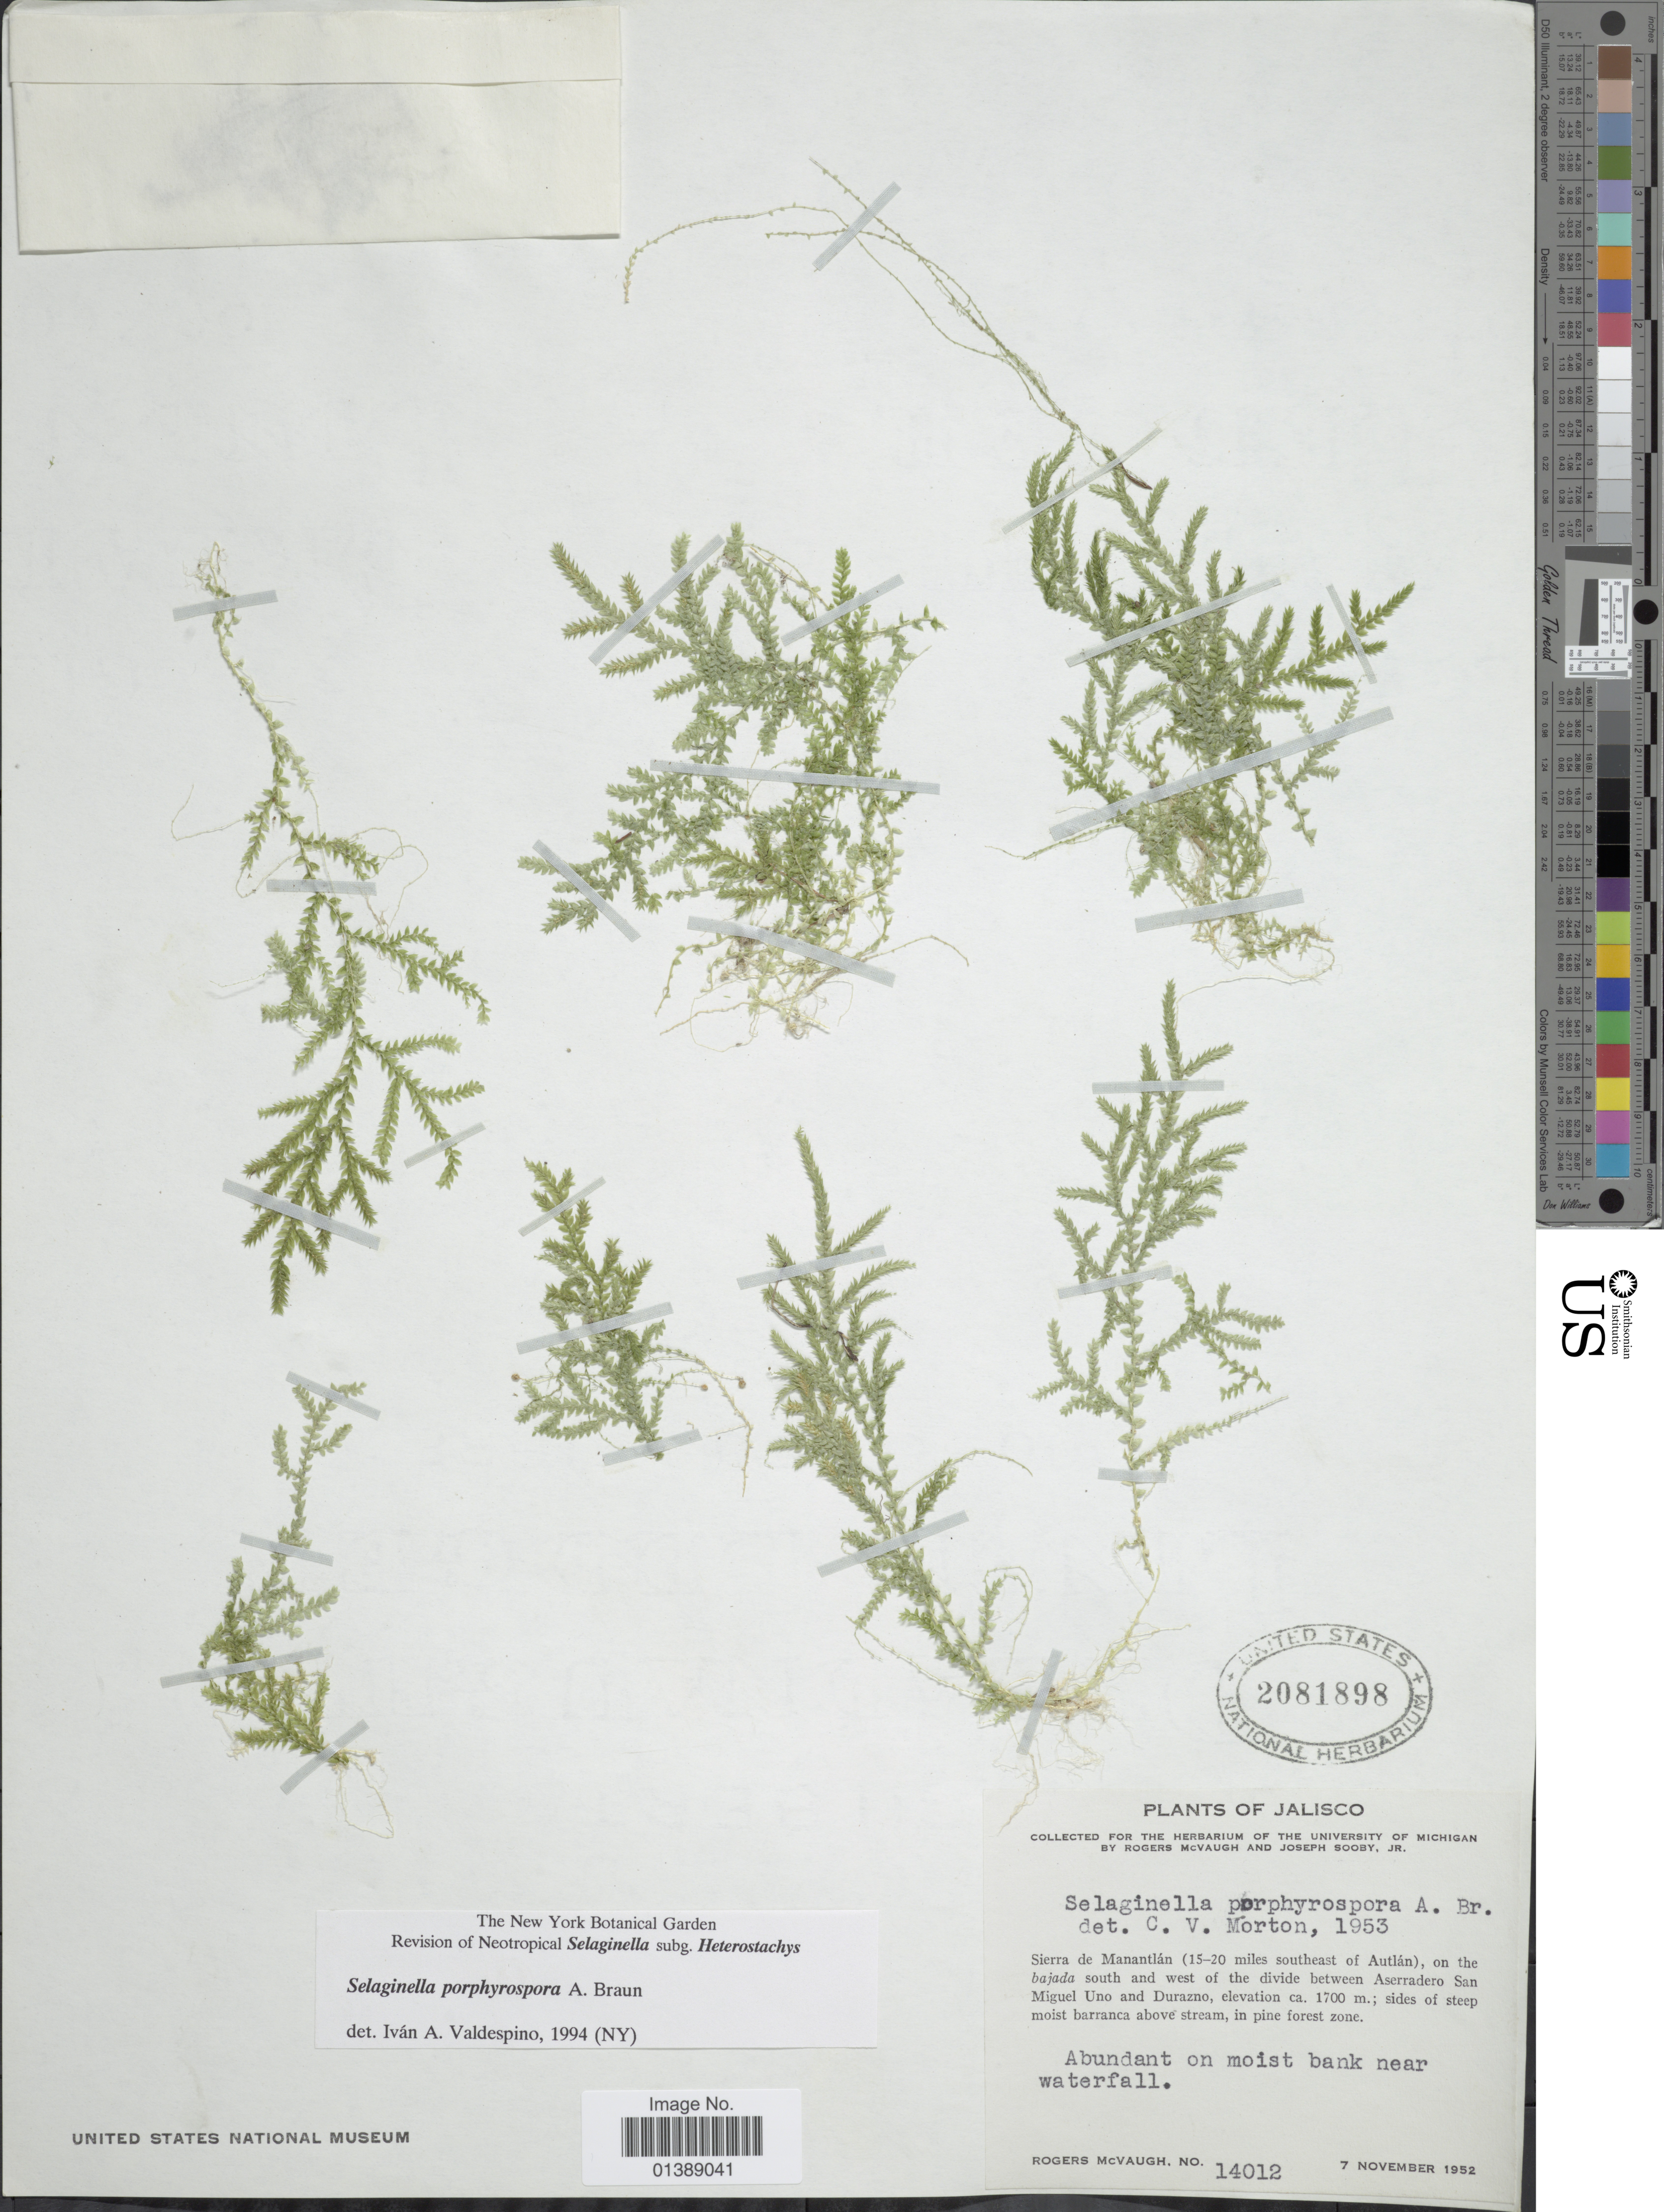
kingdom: Plantae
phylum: Tracheophyta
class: Lycopodiopsida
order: Selaginellales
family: Selaginellaceae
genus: Selaginella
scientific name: Selaginella porphyrospora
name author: A. Braun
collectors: R. McVaugh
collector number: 14012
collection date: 1952-11-07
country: Mexico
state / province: Jalisco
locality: Sierra de Manantlán (15-20 miles southeast of Autlán), on the bajada south and west of the divide between Aserradero San Miguel Uno and Durazno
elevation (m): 1700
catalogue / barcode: US 2081898